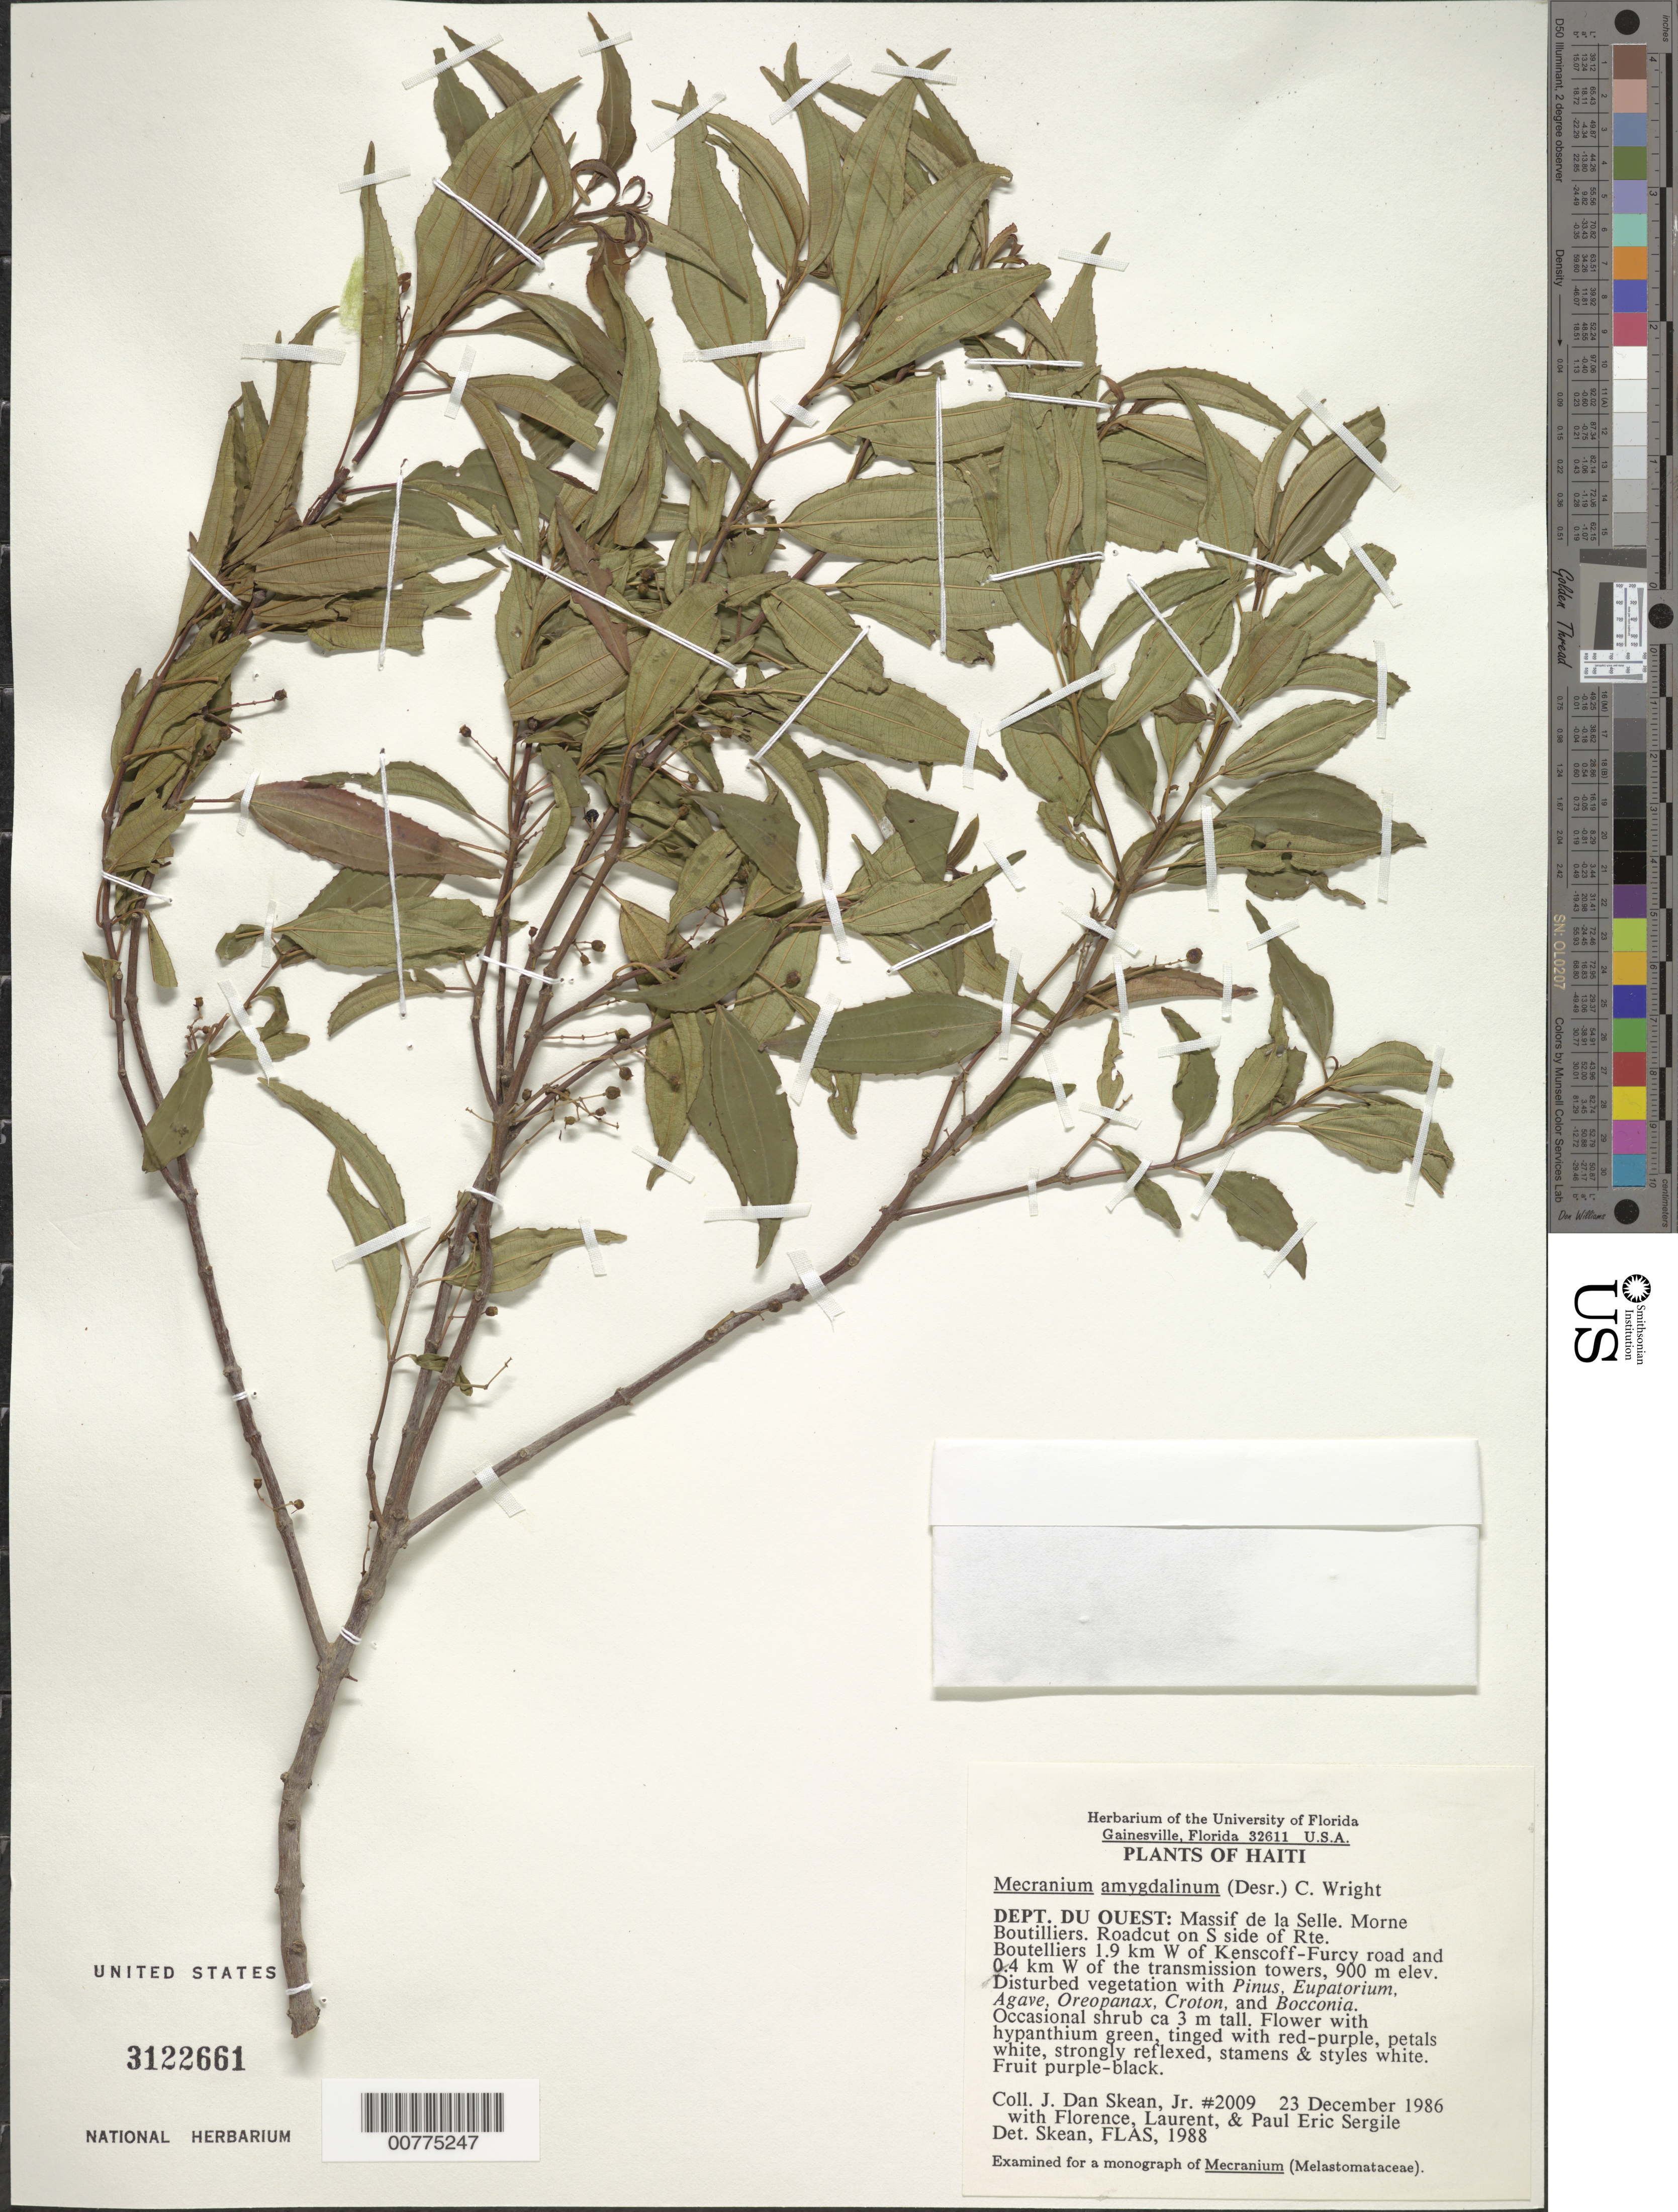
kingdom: Plantae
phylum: Tracheophyta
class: Magnoliopsida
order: Myrtales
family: Melastomataceae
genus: Mecranium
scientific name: Mecranium amygdalinum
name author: (Desr.) C. Wright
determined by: Skean, J. D., Jr.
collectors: J. D. Skean, F. Laurent & P. Sergile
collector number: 2009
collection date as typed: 23 Dec 1986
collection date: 1986-12-23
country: Haiti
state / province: Ouest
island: Hispaniola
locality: Massif de la Selle, Morne Boutilliers, roadcut on S side of Rte. Boutelliers, 1.9 km W of Kenscoff-Furcy road and 0.4 km W of the transmission towers.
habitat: Disturbed vegetation with Pinus, Eupatorium, Agave, Oreopanax, Croton, and Bacconia.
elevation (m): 900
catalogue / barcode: US 3122661